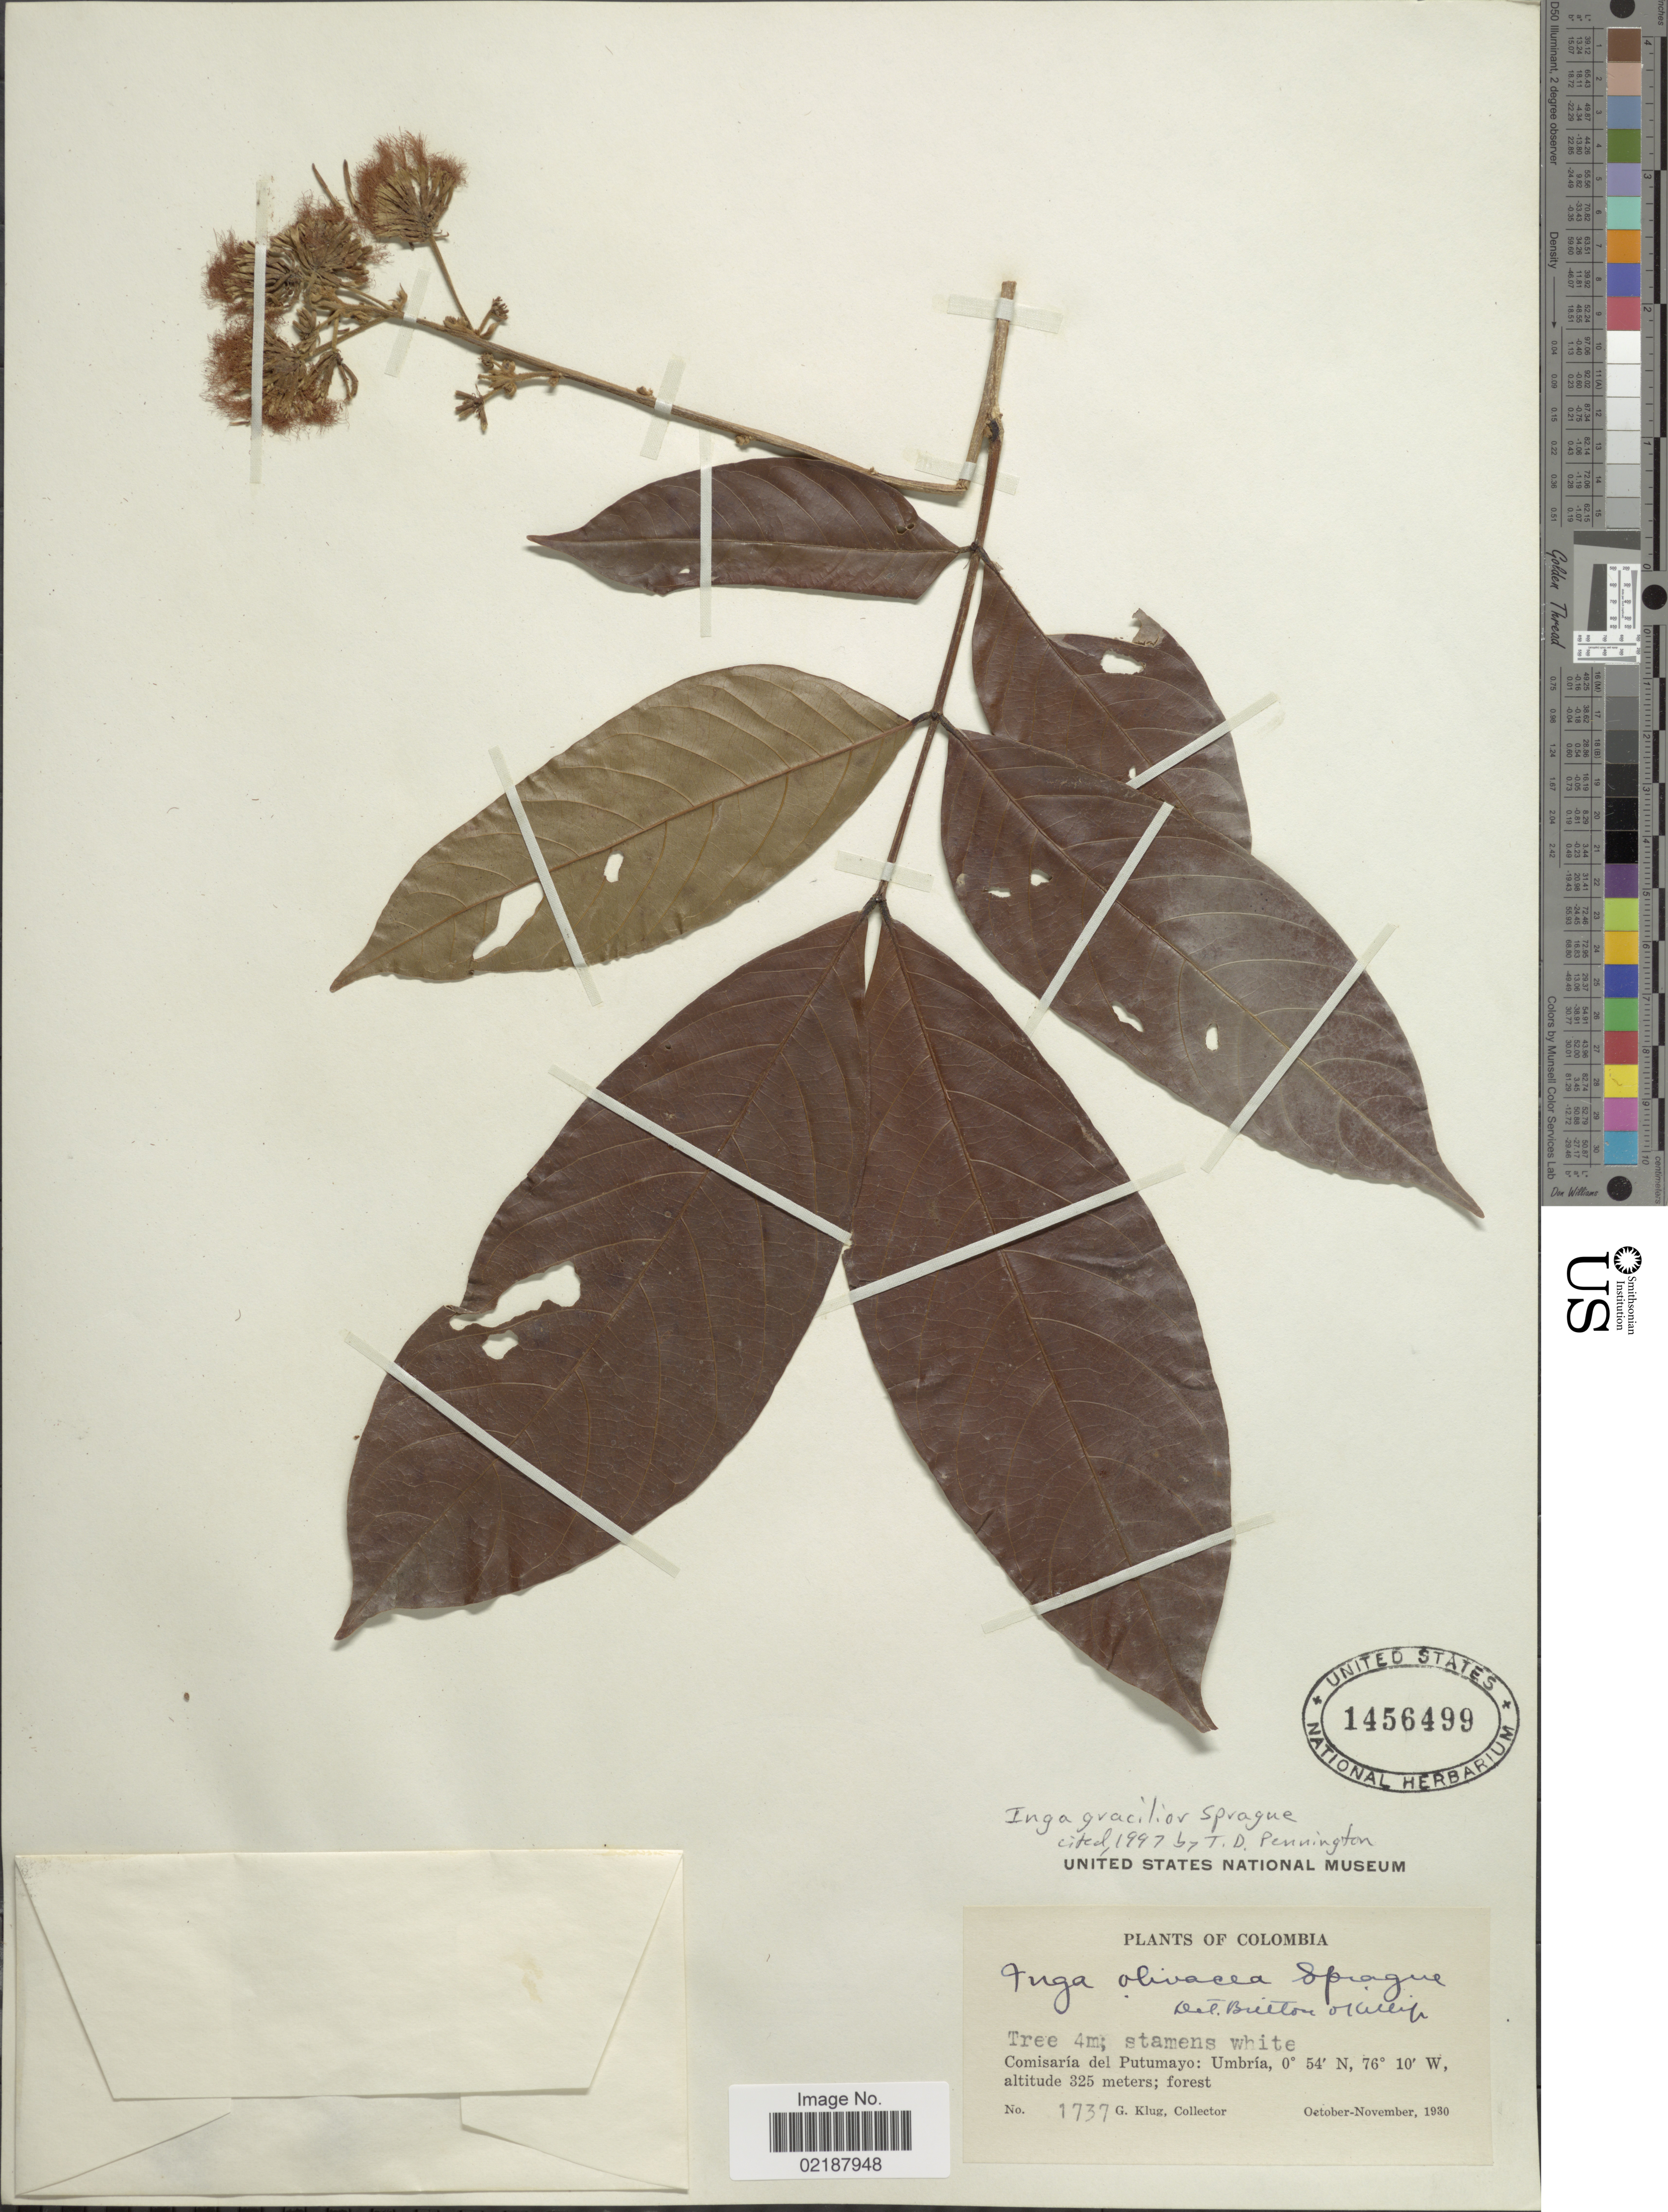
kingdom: Plantae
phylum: Tracheophyta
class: Magnoliopsida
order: Fabales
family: Fabaceae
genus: Inga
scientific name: Inga gracilior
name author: Sprague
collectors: G. Klug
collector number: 1737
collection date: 1930-10/1930-11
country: Colombia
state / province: Putumayo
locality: Comisaria del Putumayo: Umbria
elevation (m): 325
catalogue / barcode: US 1456499